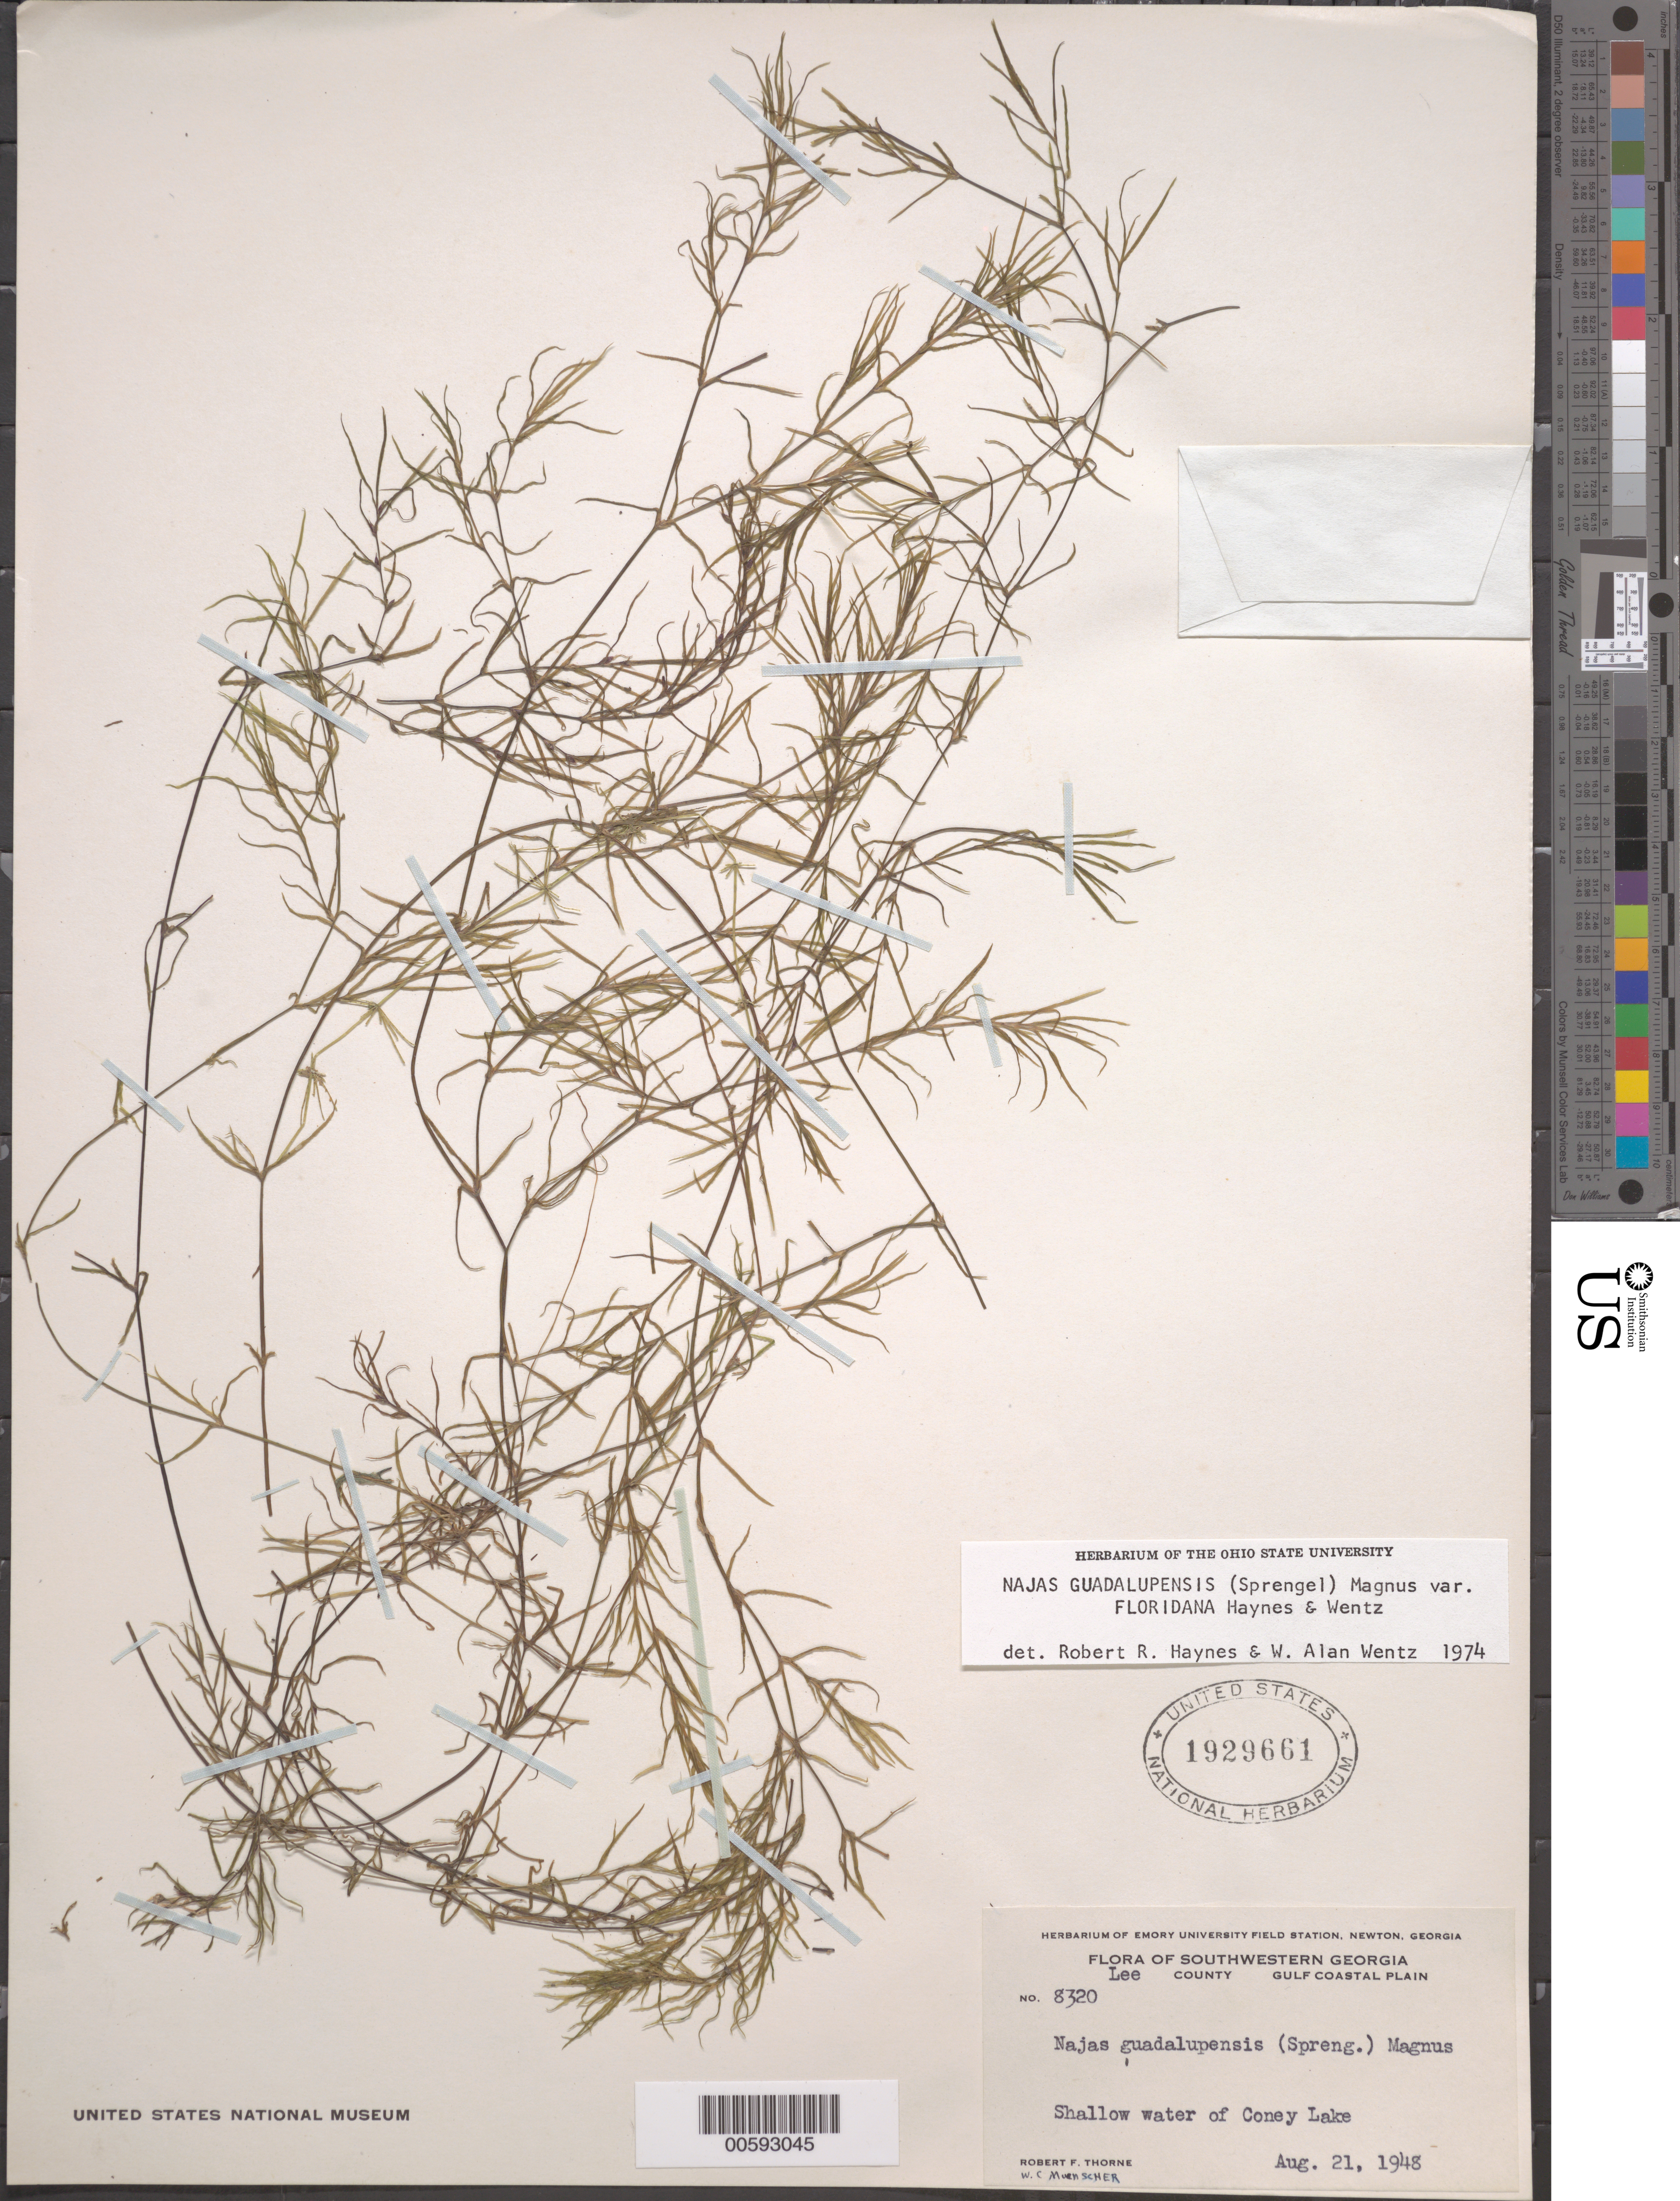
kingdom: Plantae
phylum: Tracheophyta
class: Liliopsida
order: Alismatales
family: Hydrocharitaceae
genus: Najas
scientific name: Najas guadalupensis var. floridana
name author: R.R. Haynes & Wentz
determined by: Haynes, R. R.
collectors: R. F. Thorne & W. Muenscher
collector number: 8320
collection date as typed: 21 Aug 1943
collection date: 1943-08-21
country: United States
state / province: Georgia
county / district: Lee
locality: Coney Lake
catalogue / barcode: US 1929661